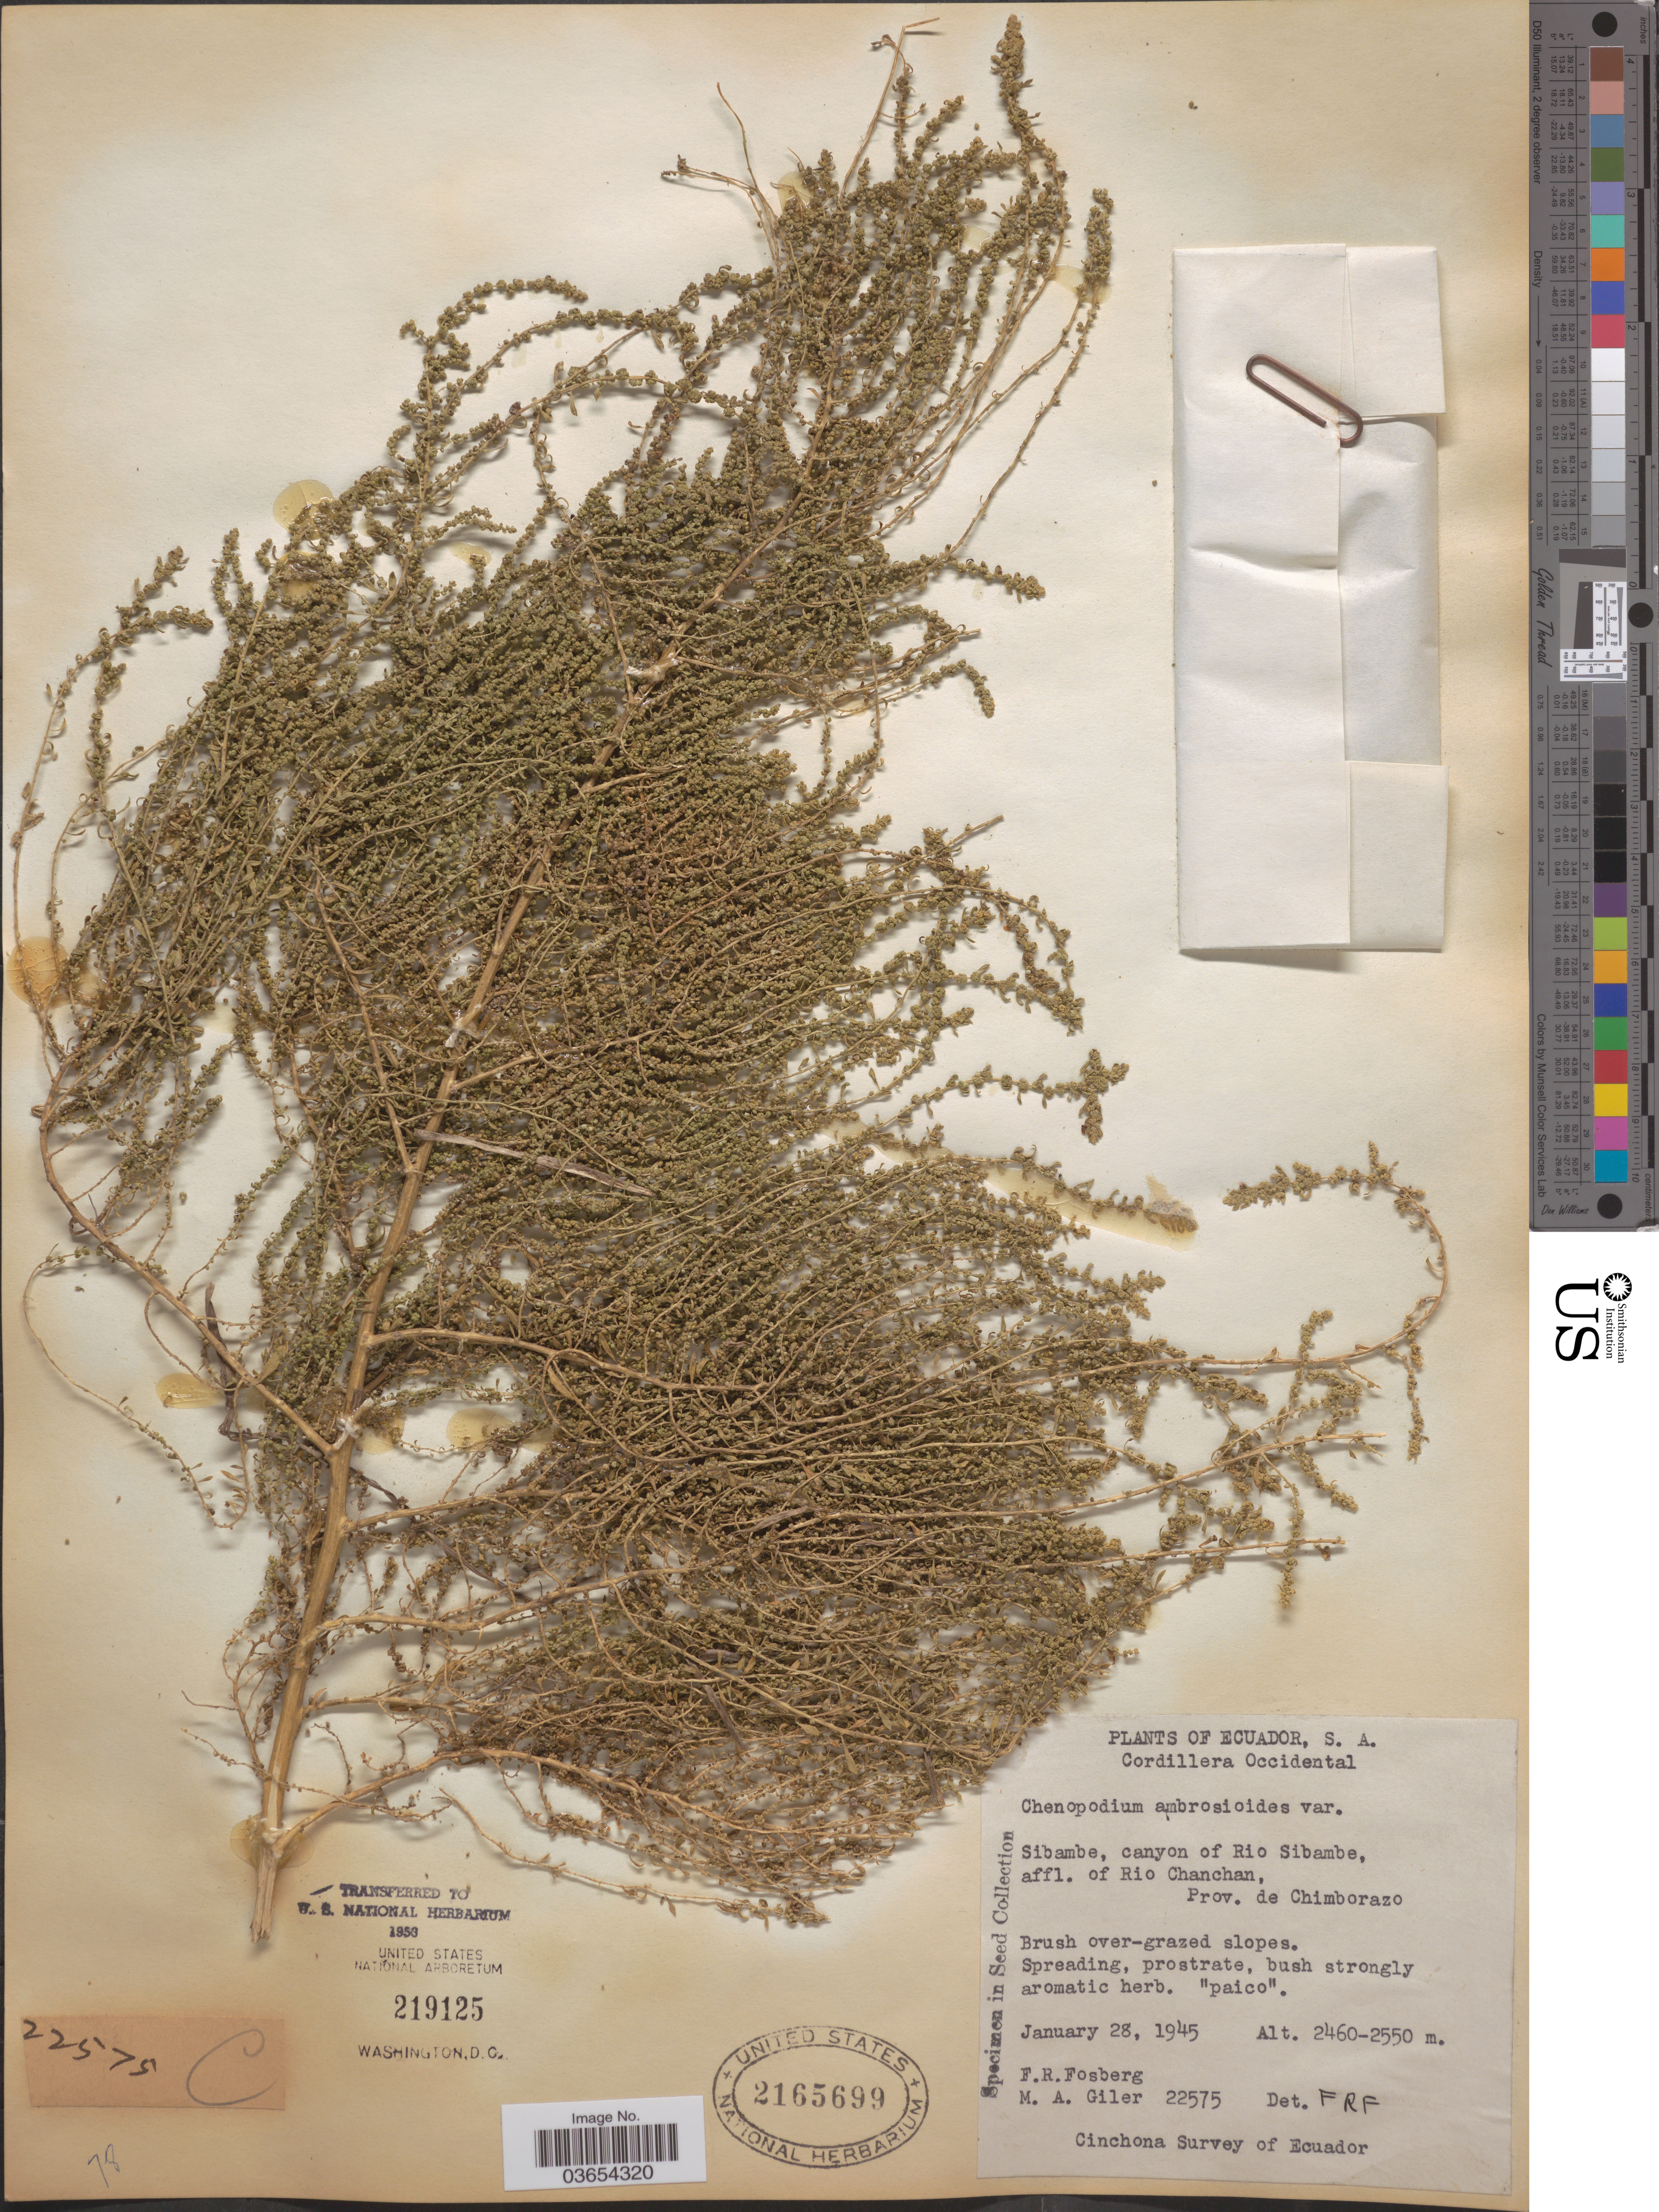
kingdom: Plantae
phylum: Tracheophyta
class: Magnoliopsida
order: Caryophyllales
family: Amaranthaceae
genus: Chenopodium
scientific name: Chenopodium ambrosioides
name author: L.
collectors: F. R. Fosberg & M. Giler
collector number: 22575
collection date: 1945-01-28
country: Ecuador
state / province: Chimborazo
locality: Cordillera Occidental. Sibambe, canyon of Rio Sibambe, affl. of Rio Chanchan.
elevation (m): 2460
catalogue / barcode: US 2165699